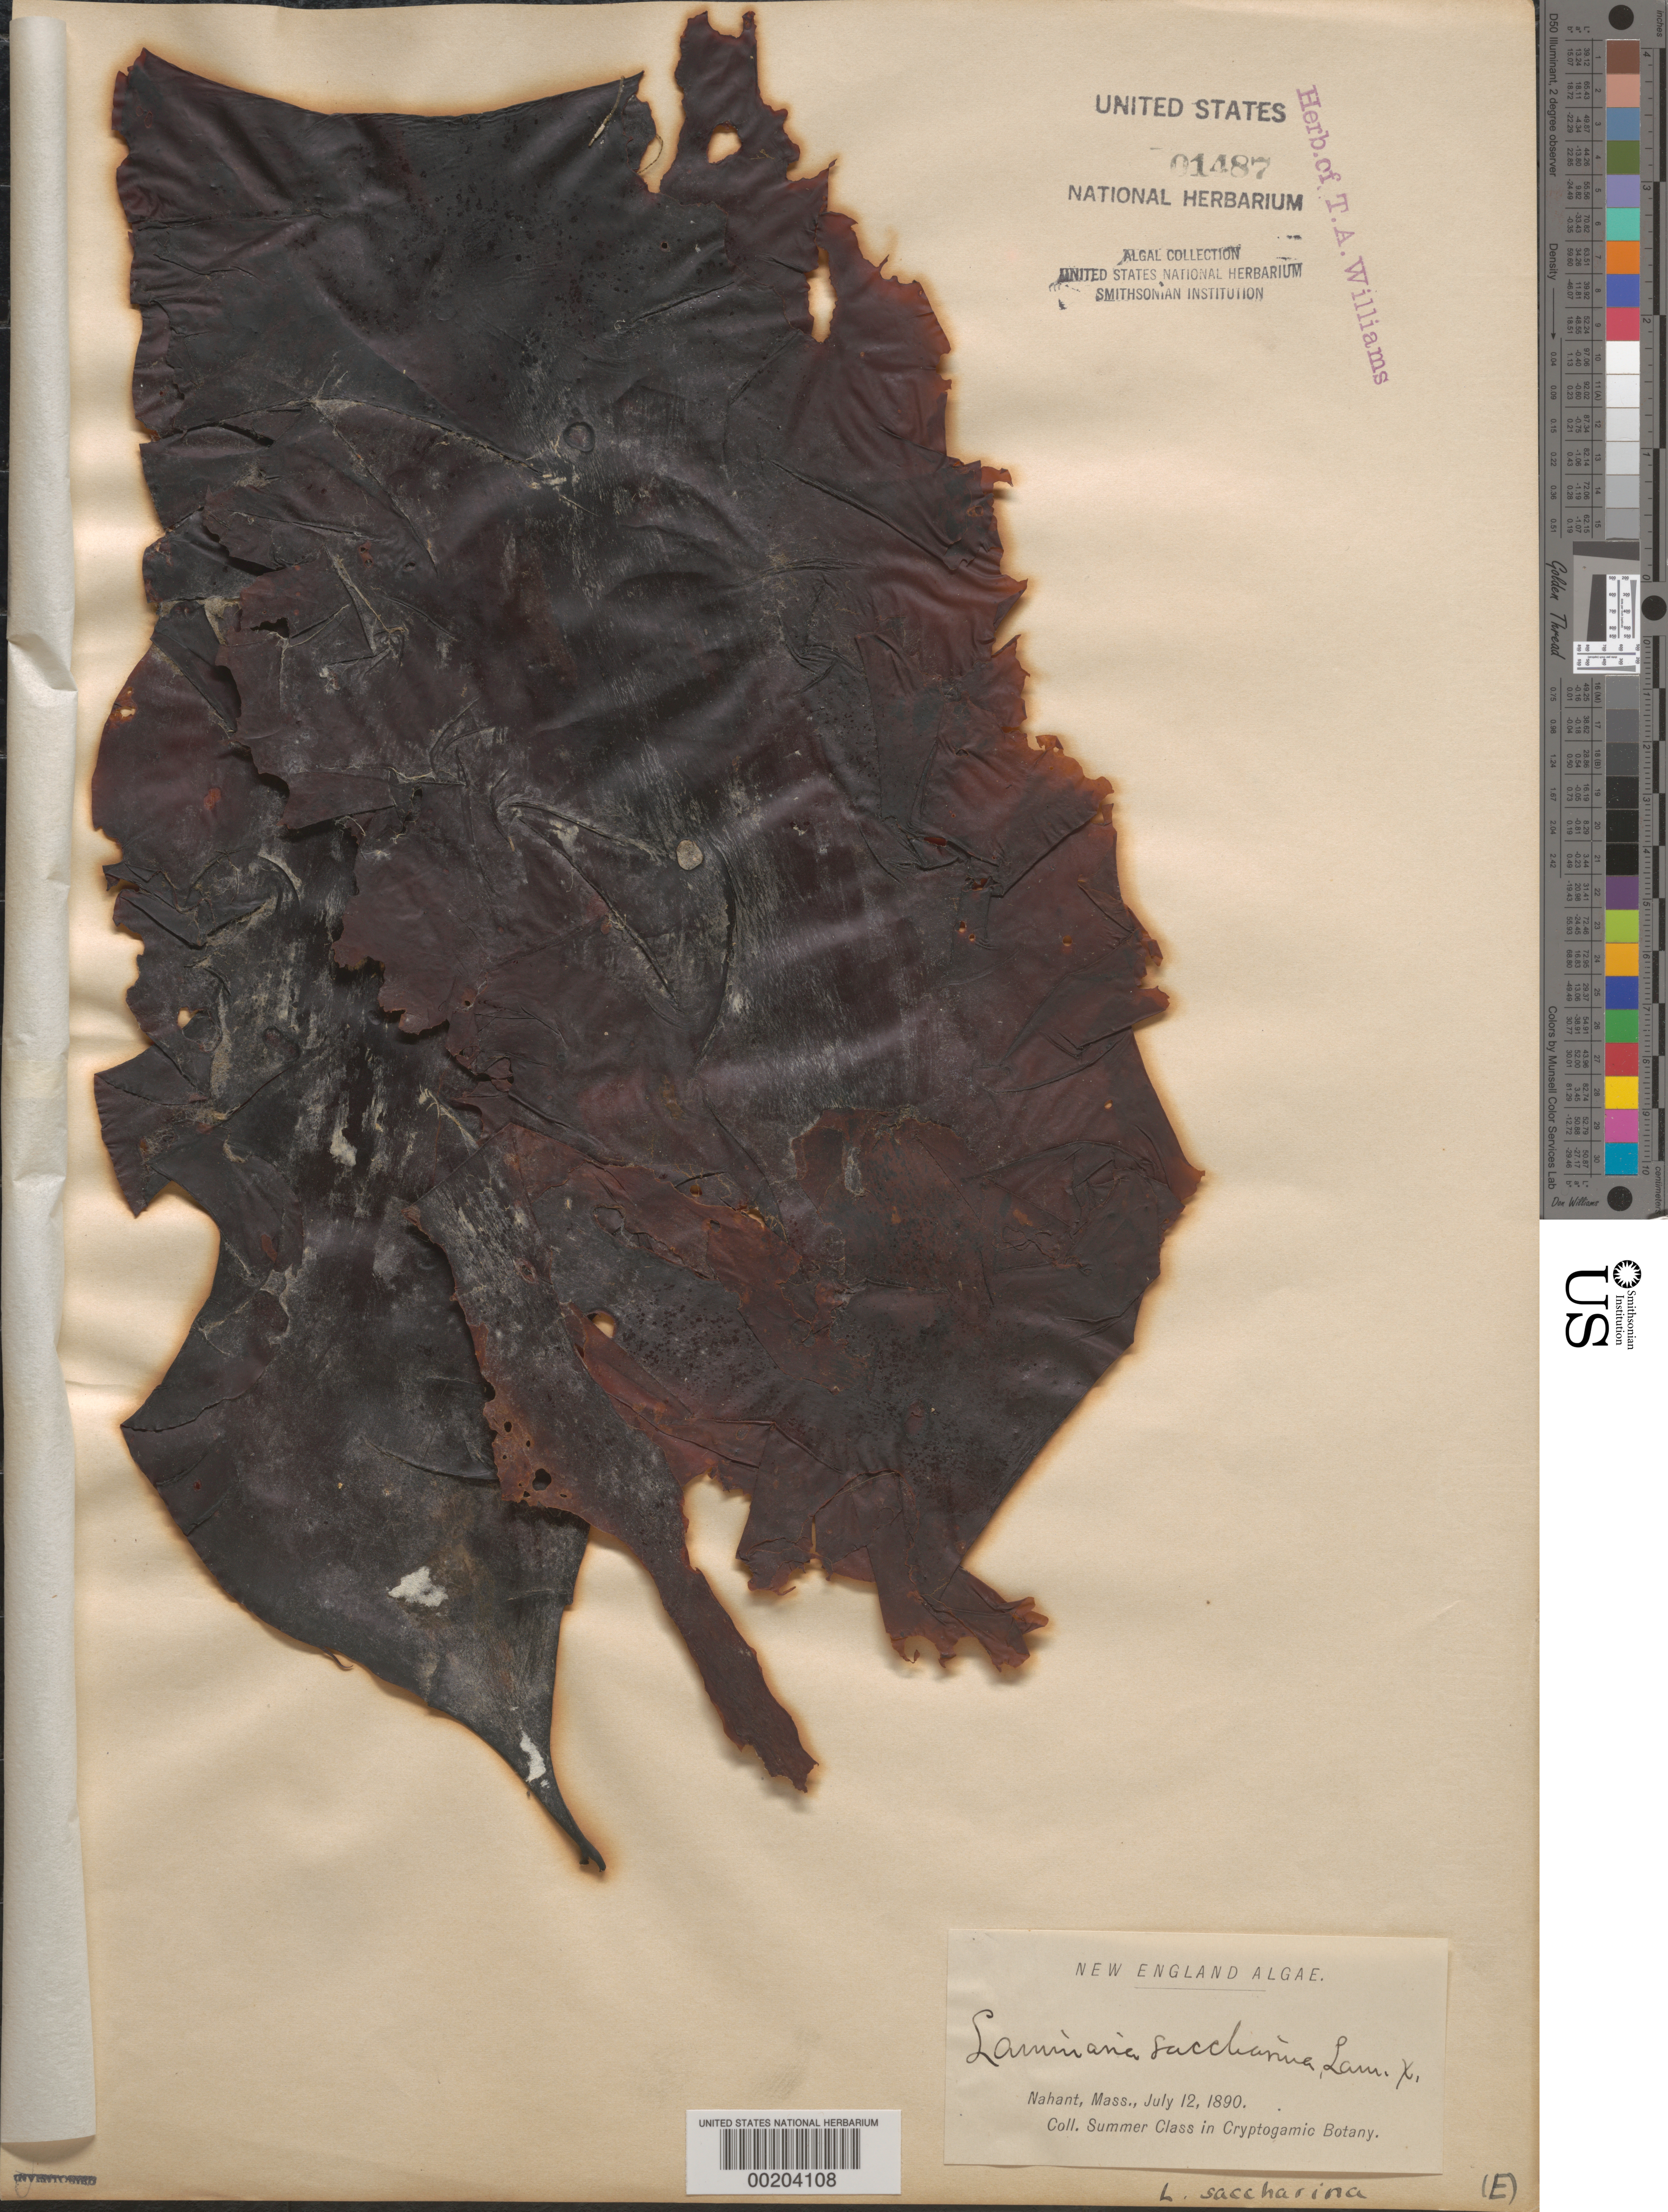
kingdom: Chromista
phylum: Ochrophyta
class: Phaeophyceae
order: Laminariales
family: Laminariaceae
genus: Saccharina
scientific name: Saccharina latissima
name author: C.E. Lane et al.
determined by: Algae name updating Project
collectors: Cryptogamic Botany Class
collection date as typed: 12 Jul 1890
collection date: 1890-07-12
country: United States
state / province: Massachusetts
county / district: Essex County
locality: Nahant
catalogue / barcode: US 1487